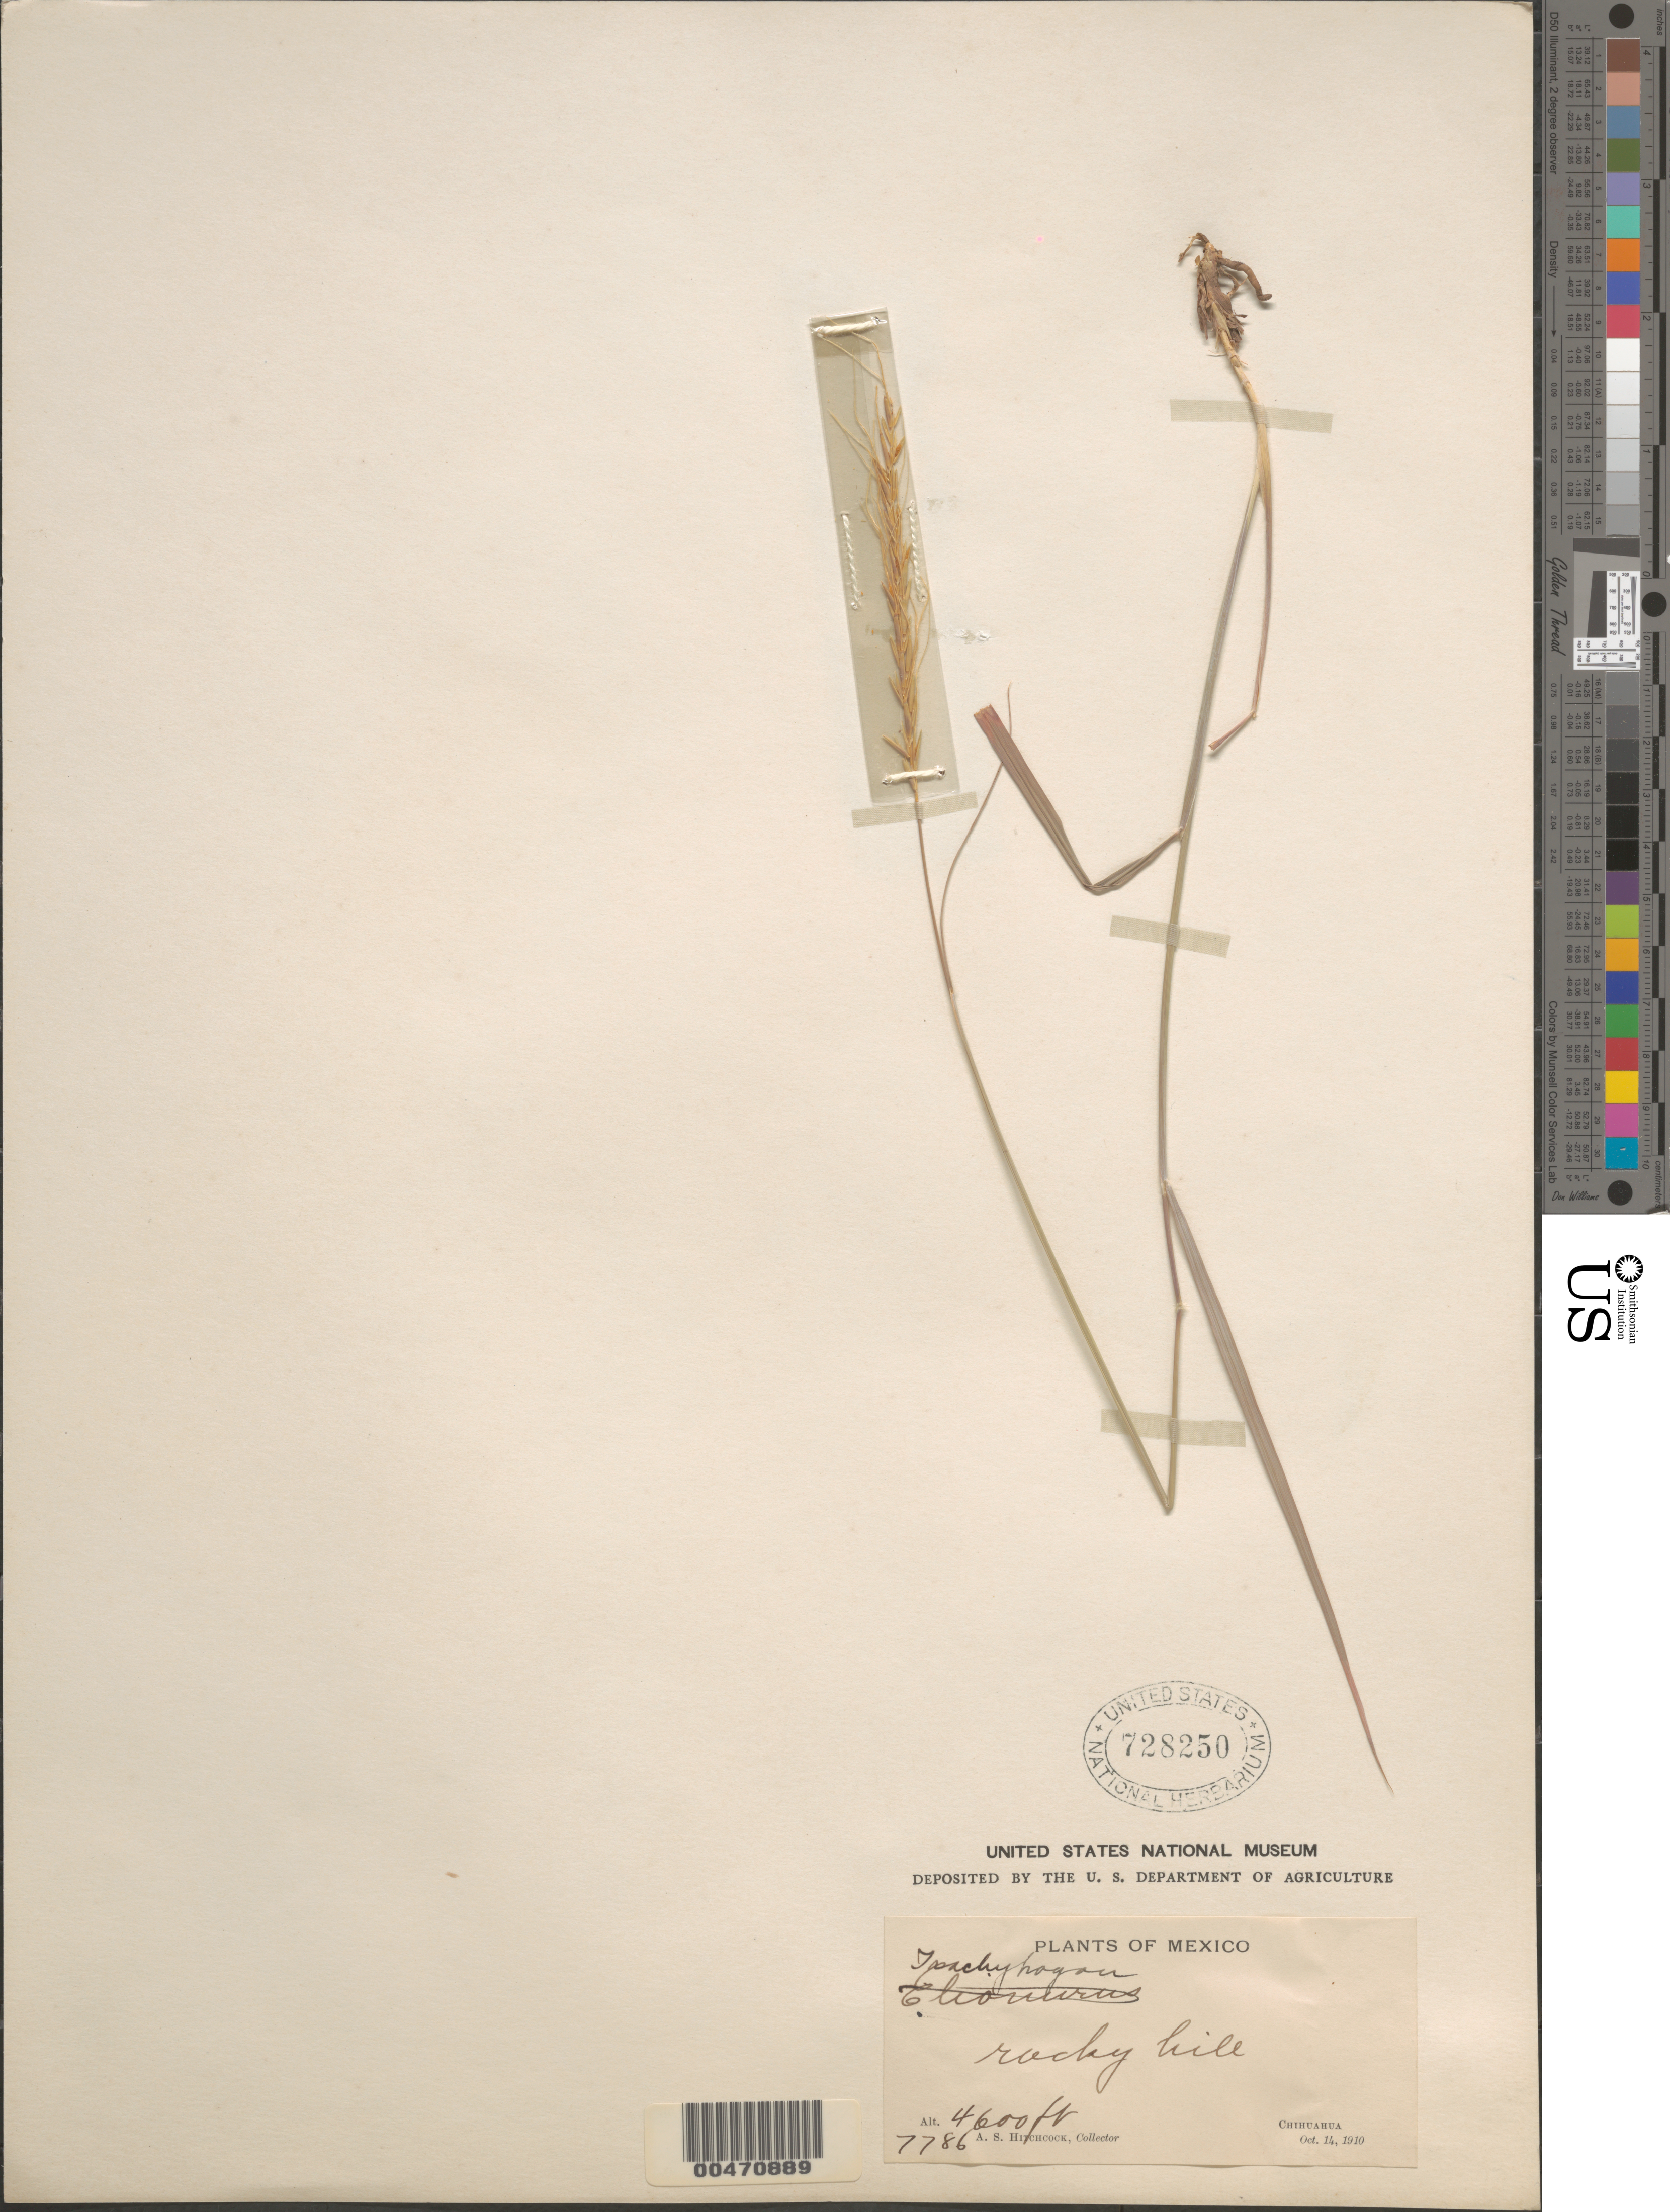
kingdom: Plantae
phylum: Tracheophyta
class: Liliopsida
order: Poales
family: Poaceae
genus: Trachypogon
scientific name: Trachypogon angustifolius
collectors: A. S. Hitchcock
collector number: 7786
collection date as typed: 14 Oct 1910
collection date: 1910-10-14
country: Mexico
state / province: Chihuahua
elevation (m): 1402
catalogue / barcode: US 728250